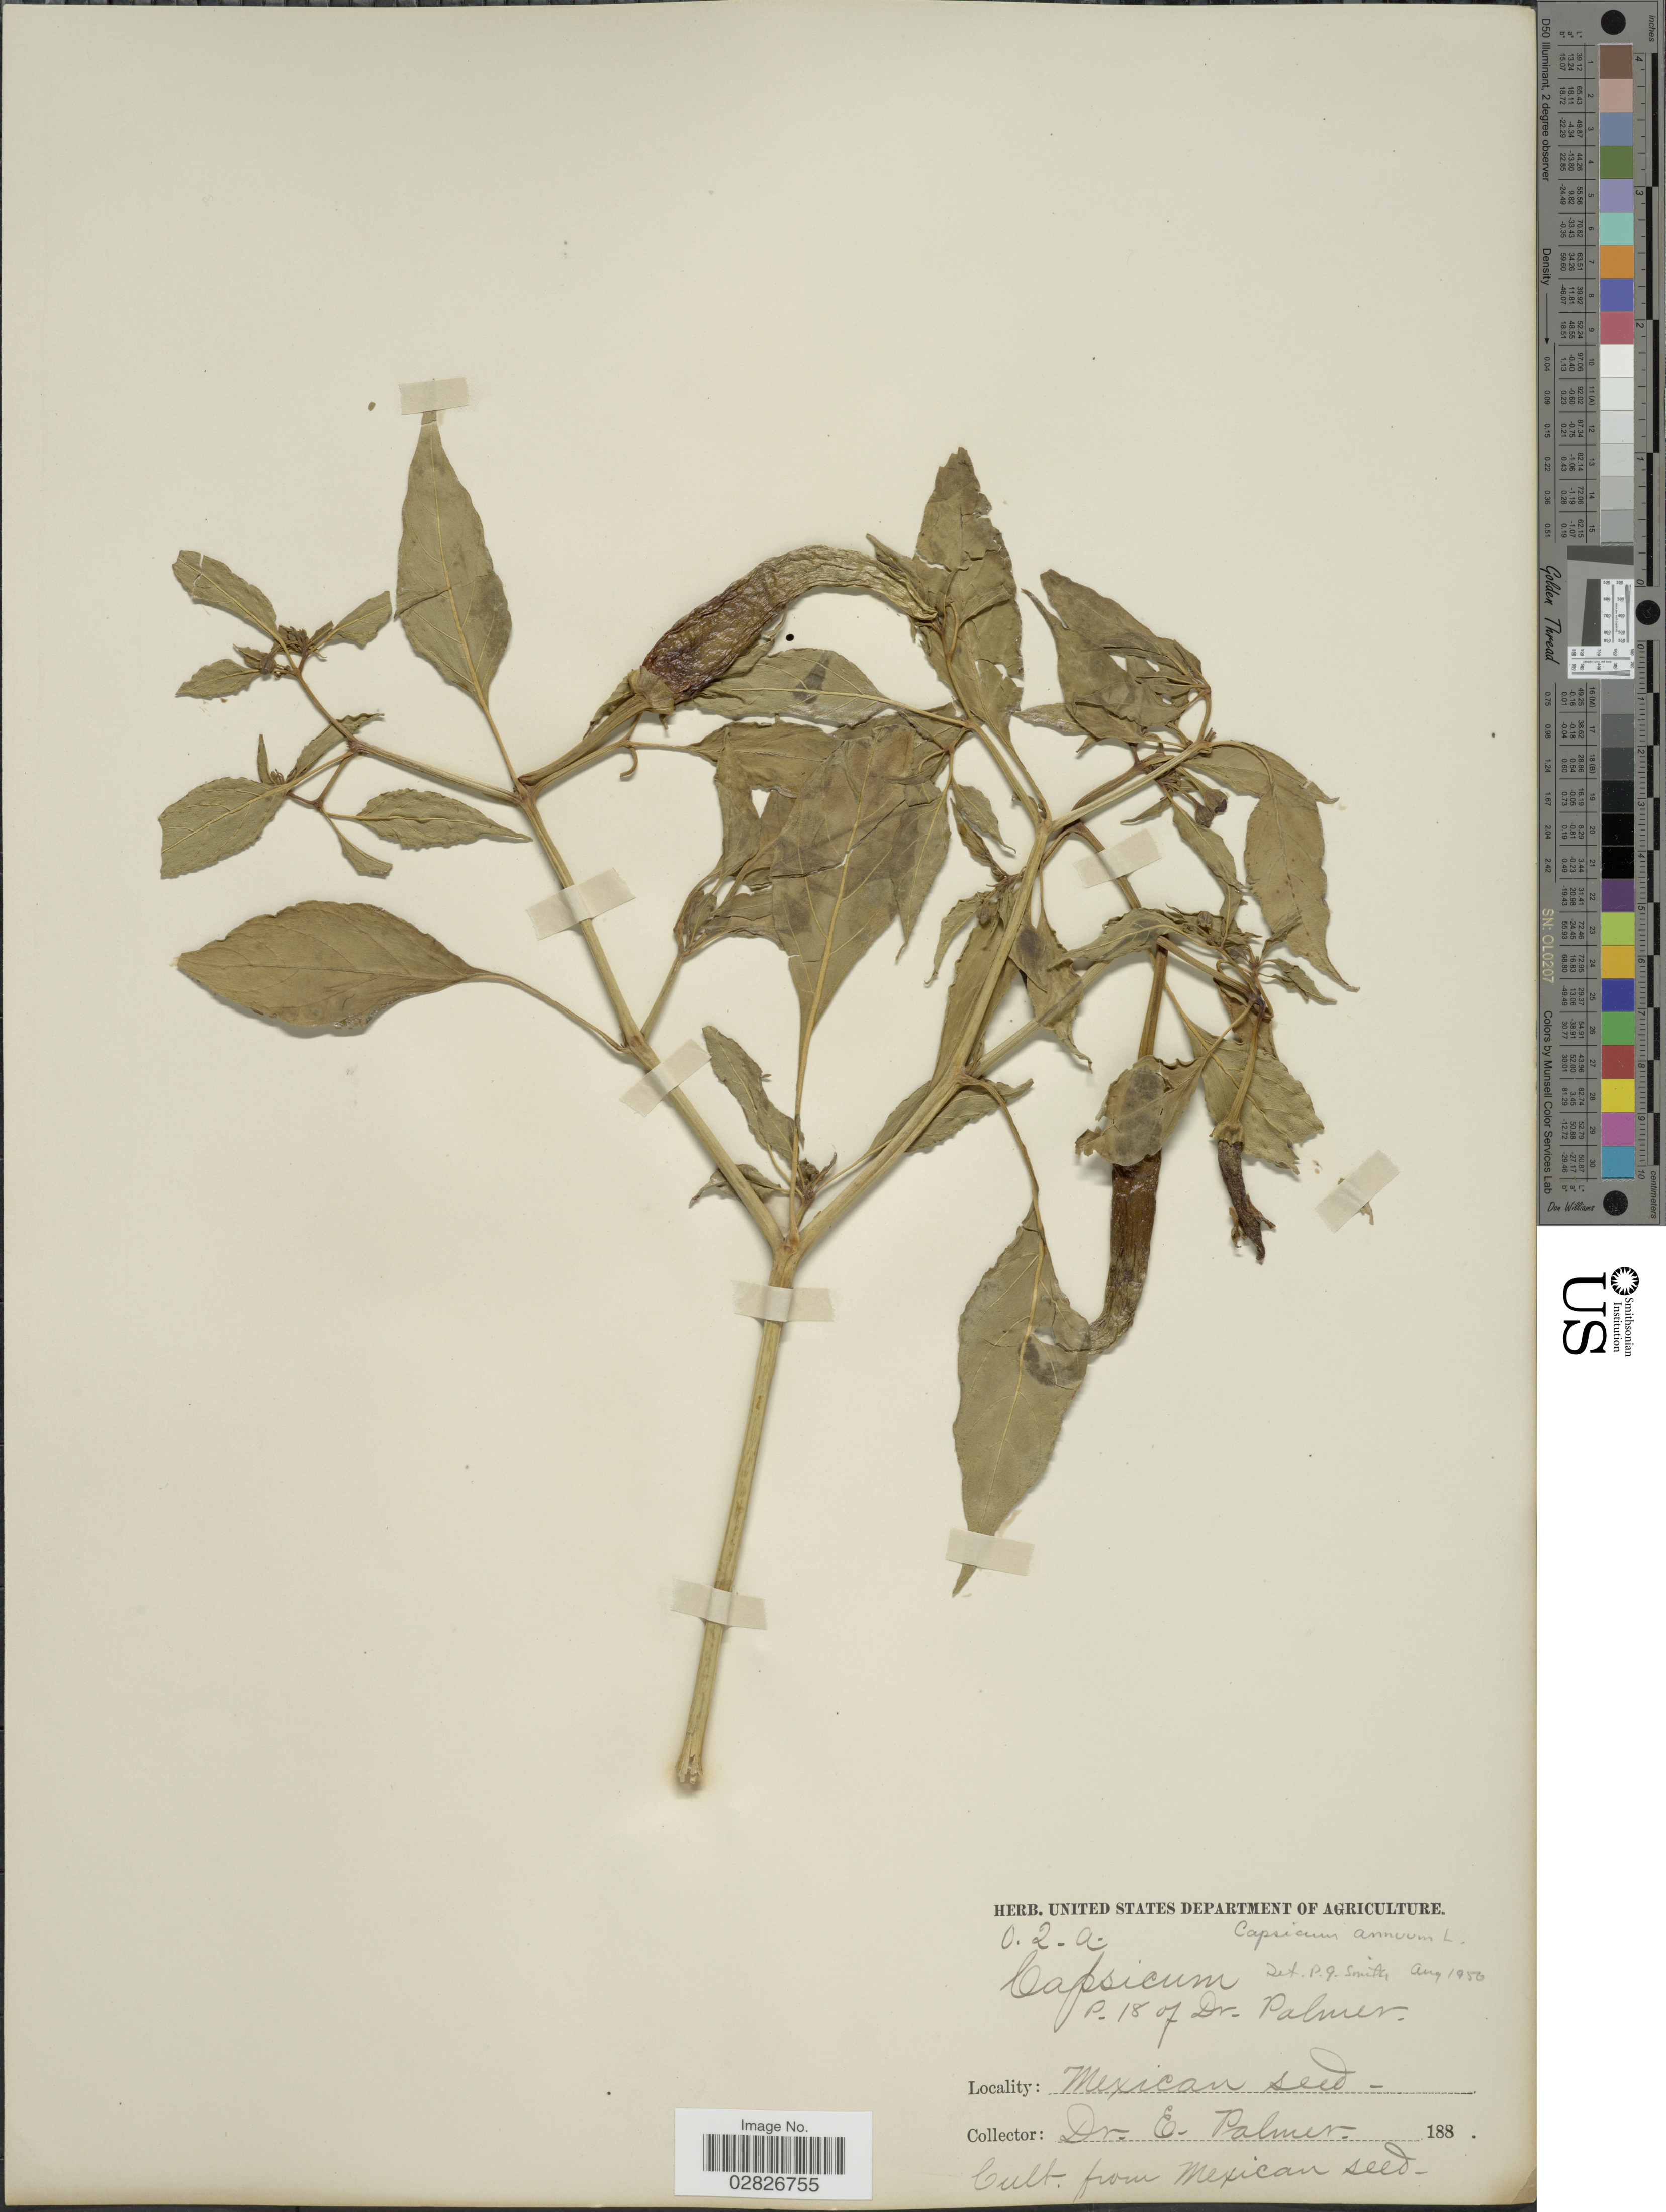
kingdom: Plantae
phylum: Tracheophyta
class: Magnoliopsida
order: Solanales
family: Solanaceae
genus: Capsicum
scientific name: Capsicum sp.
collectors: E. Palmer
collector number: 02a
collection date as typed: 188